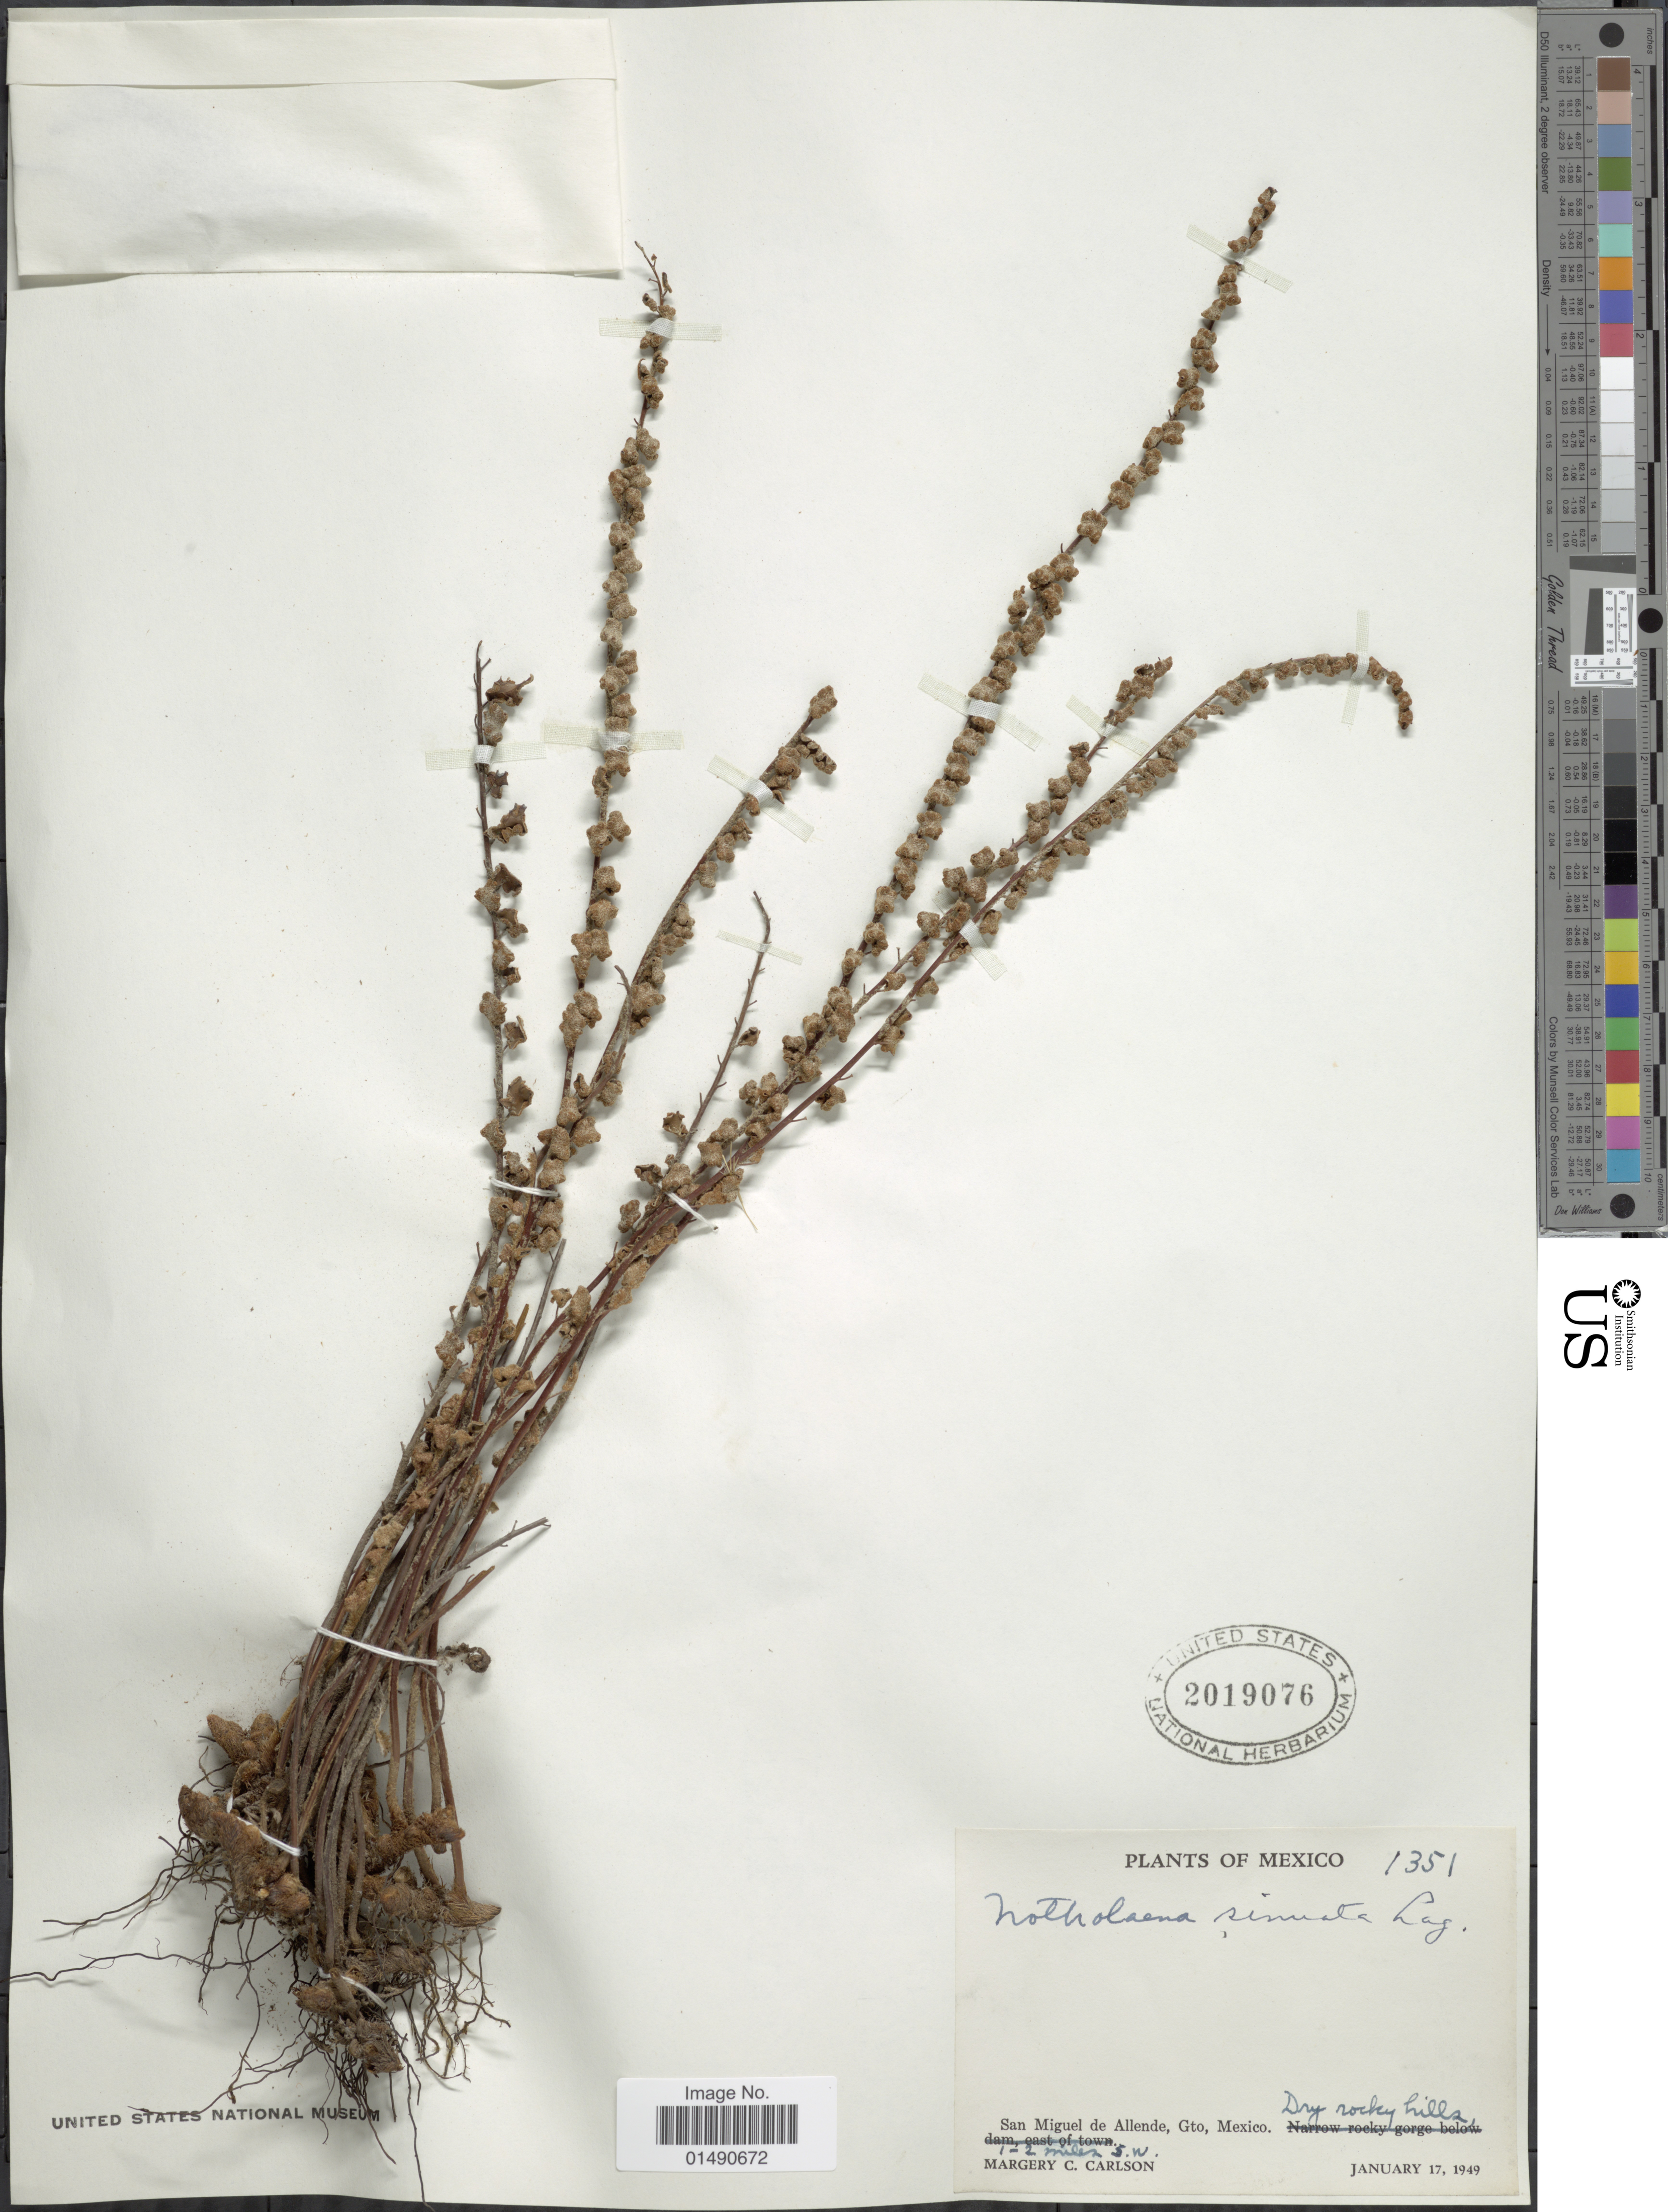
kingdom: Plantae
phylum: Tracheophyta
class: Polypodiopsida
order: Polypodiales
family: Pteridaceae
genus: Astrolepis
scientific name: Astrolepis sinuata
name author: (Lag. ex Sw.) D.M. Benham & Windham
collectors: M. C. Carlson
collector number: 1351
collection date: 1949-01-17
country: Mexico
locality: San Miquel de Allende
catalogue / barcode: US 2019076